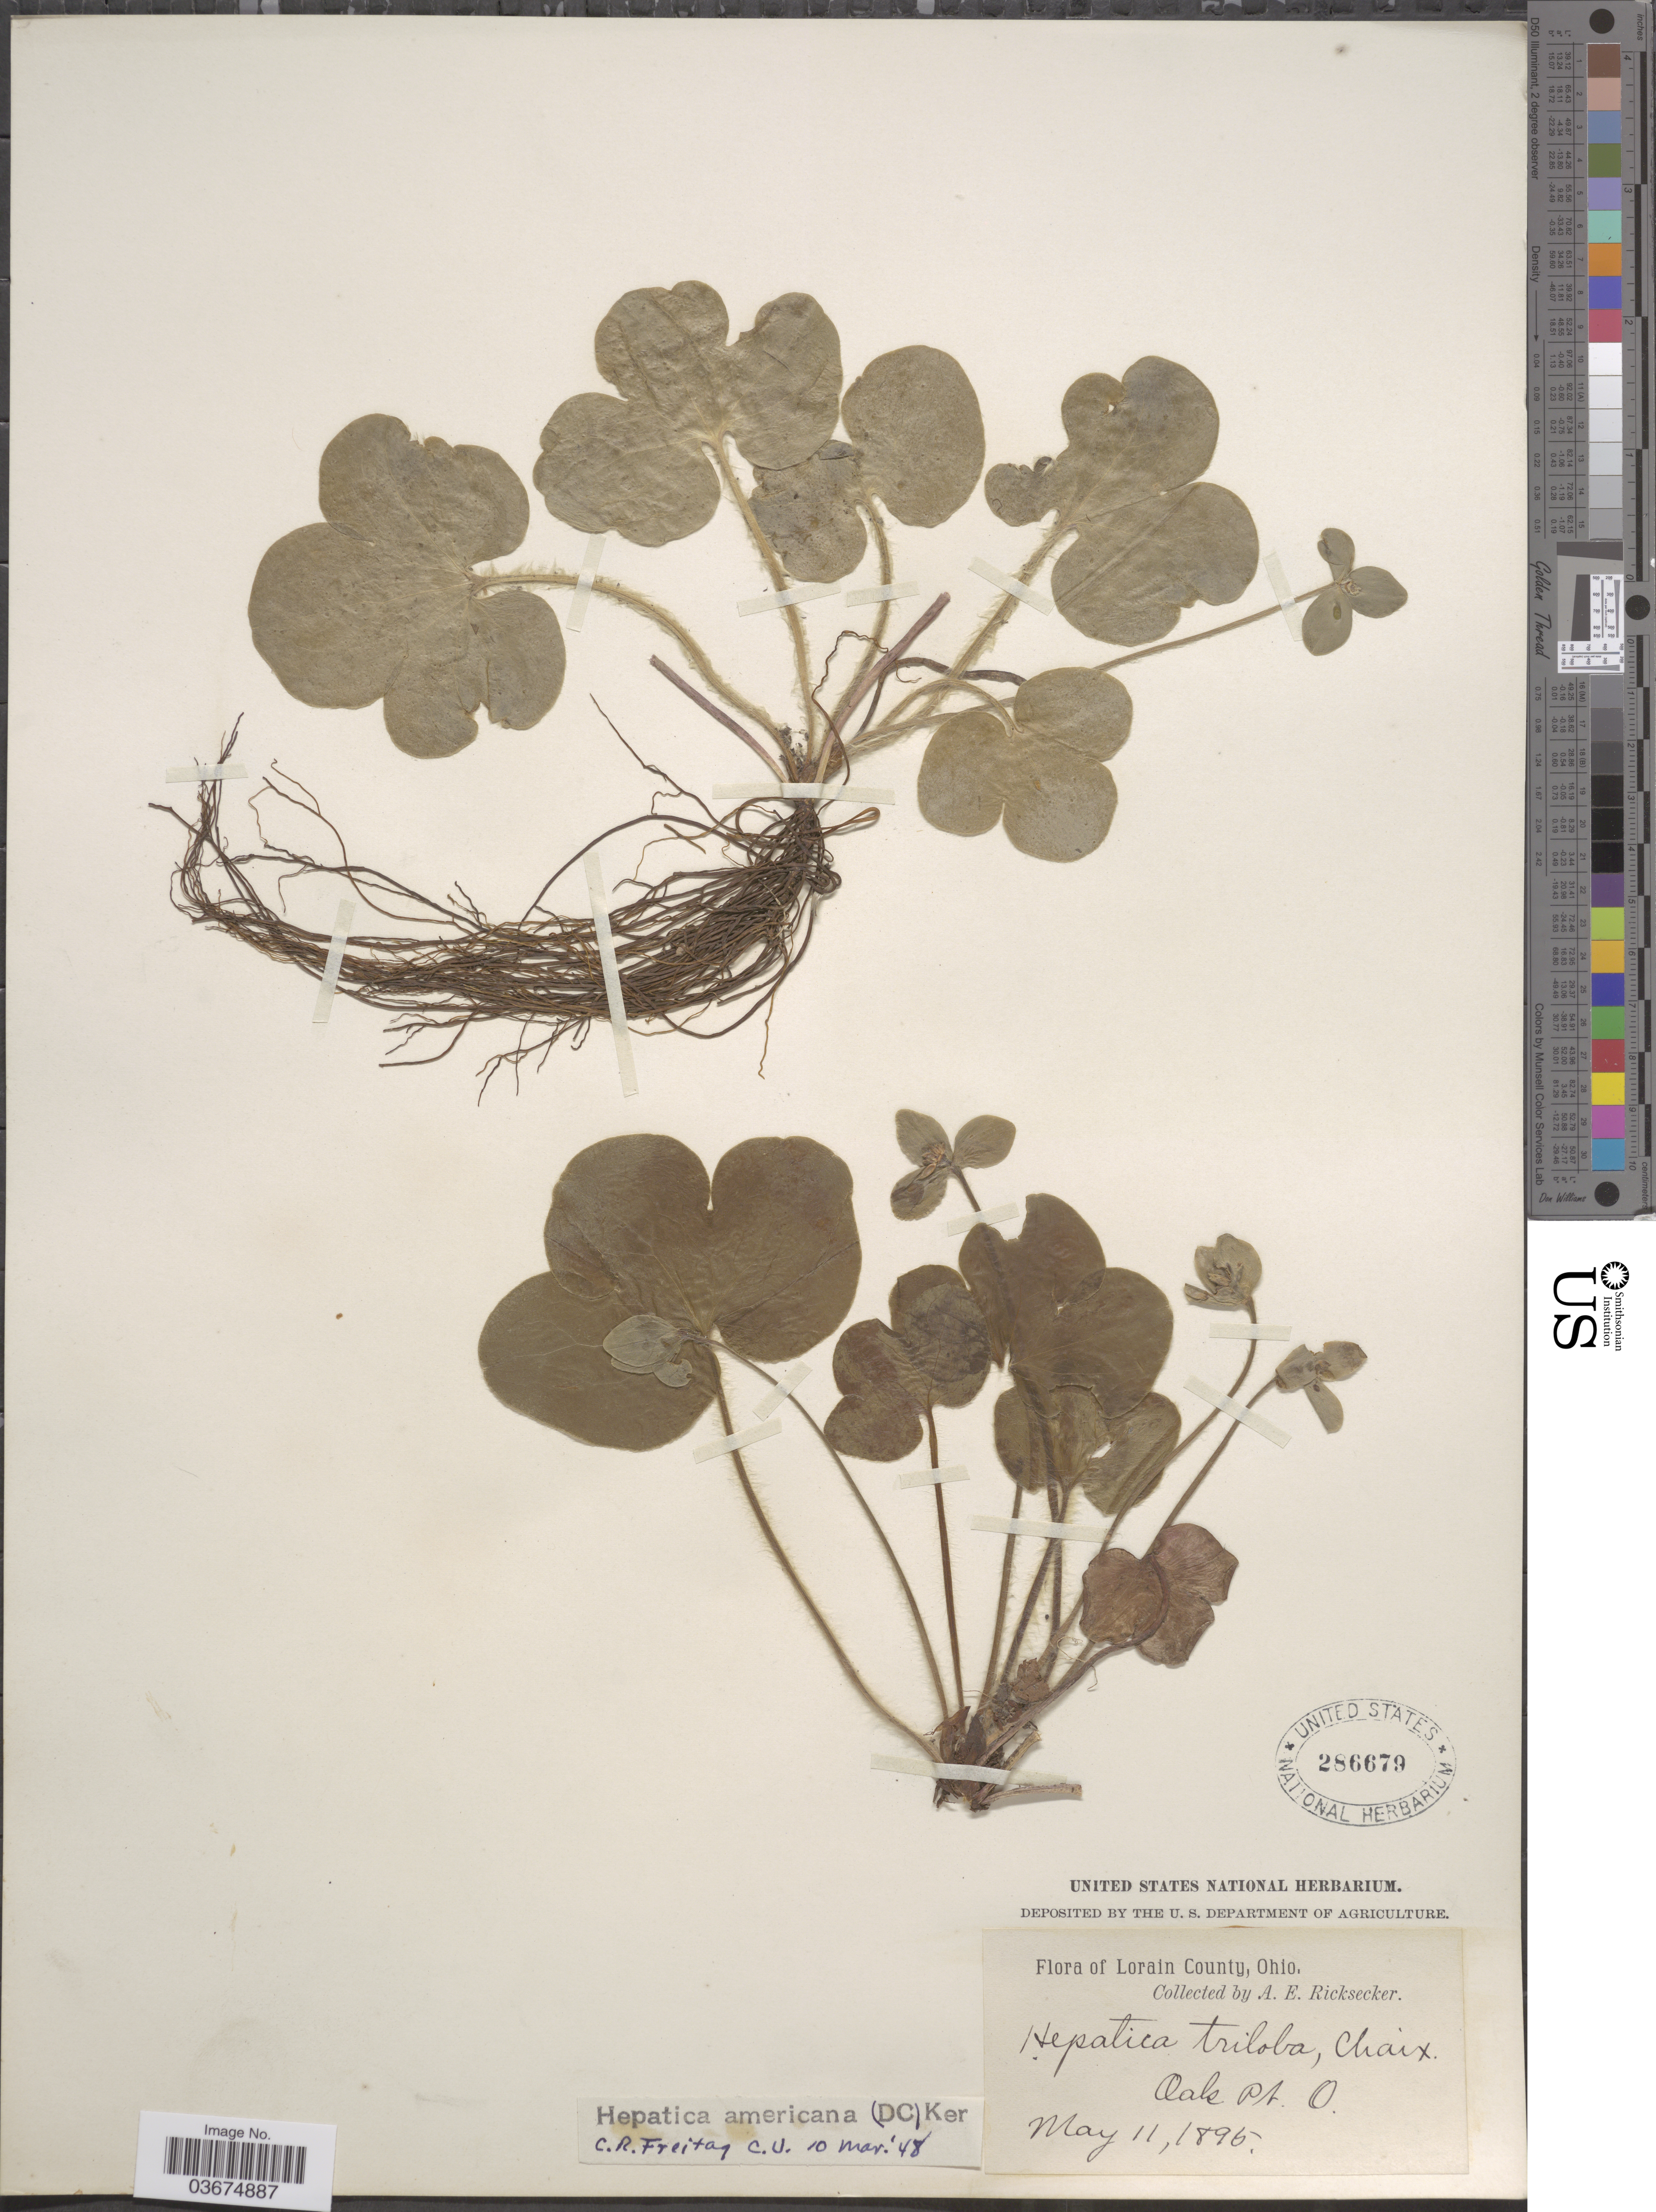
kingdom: Plantae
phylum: Tracheophyta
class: Magnoliopsida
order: Ranunculales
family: Ranunculaceae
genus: Hepatica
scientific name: Hepatica americana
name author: (DC.) Ker Gawl.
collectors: A. E. Ricksecker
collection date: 1895-05-11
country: United States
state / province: Ohio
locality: Lorain county. Oak Pt.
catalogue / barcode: US 286679